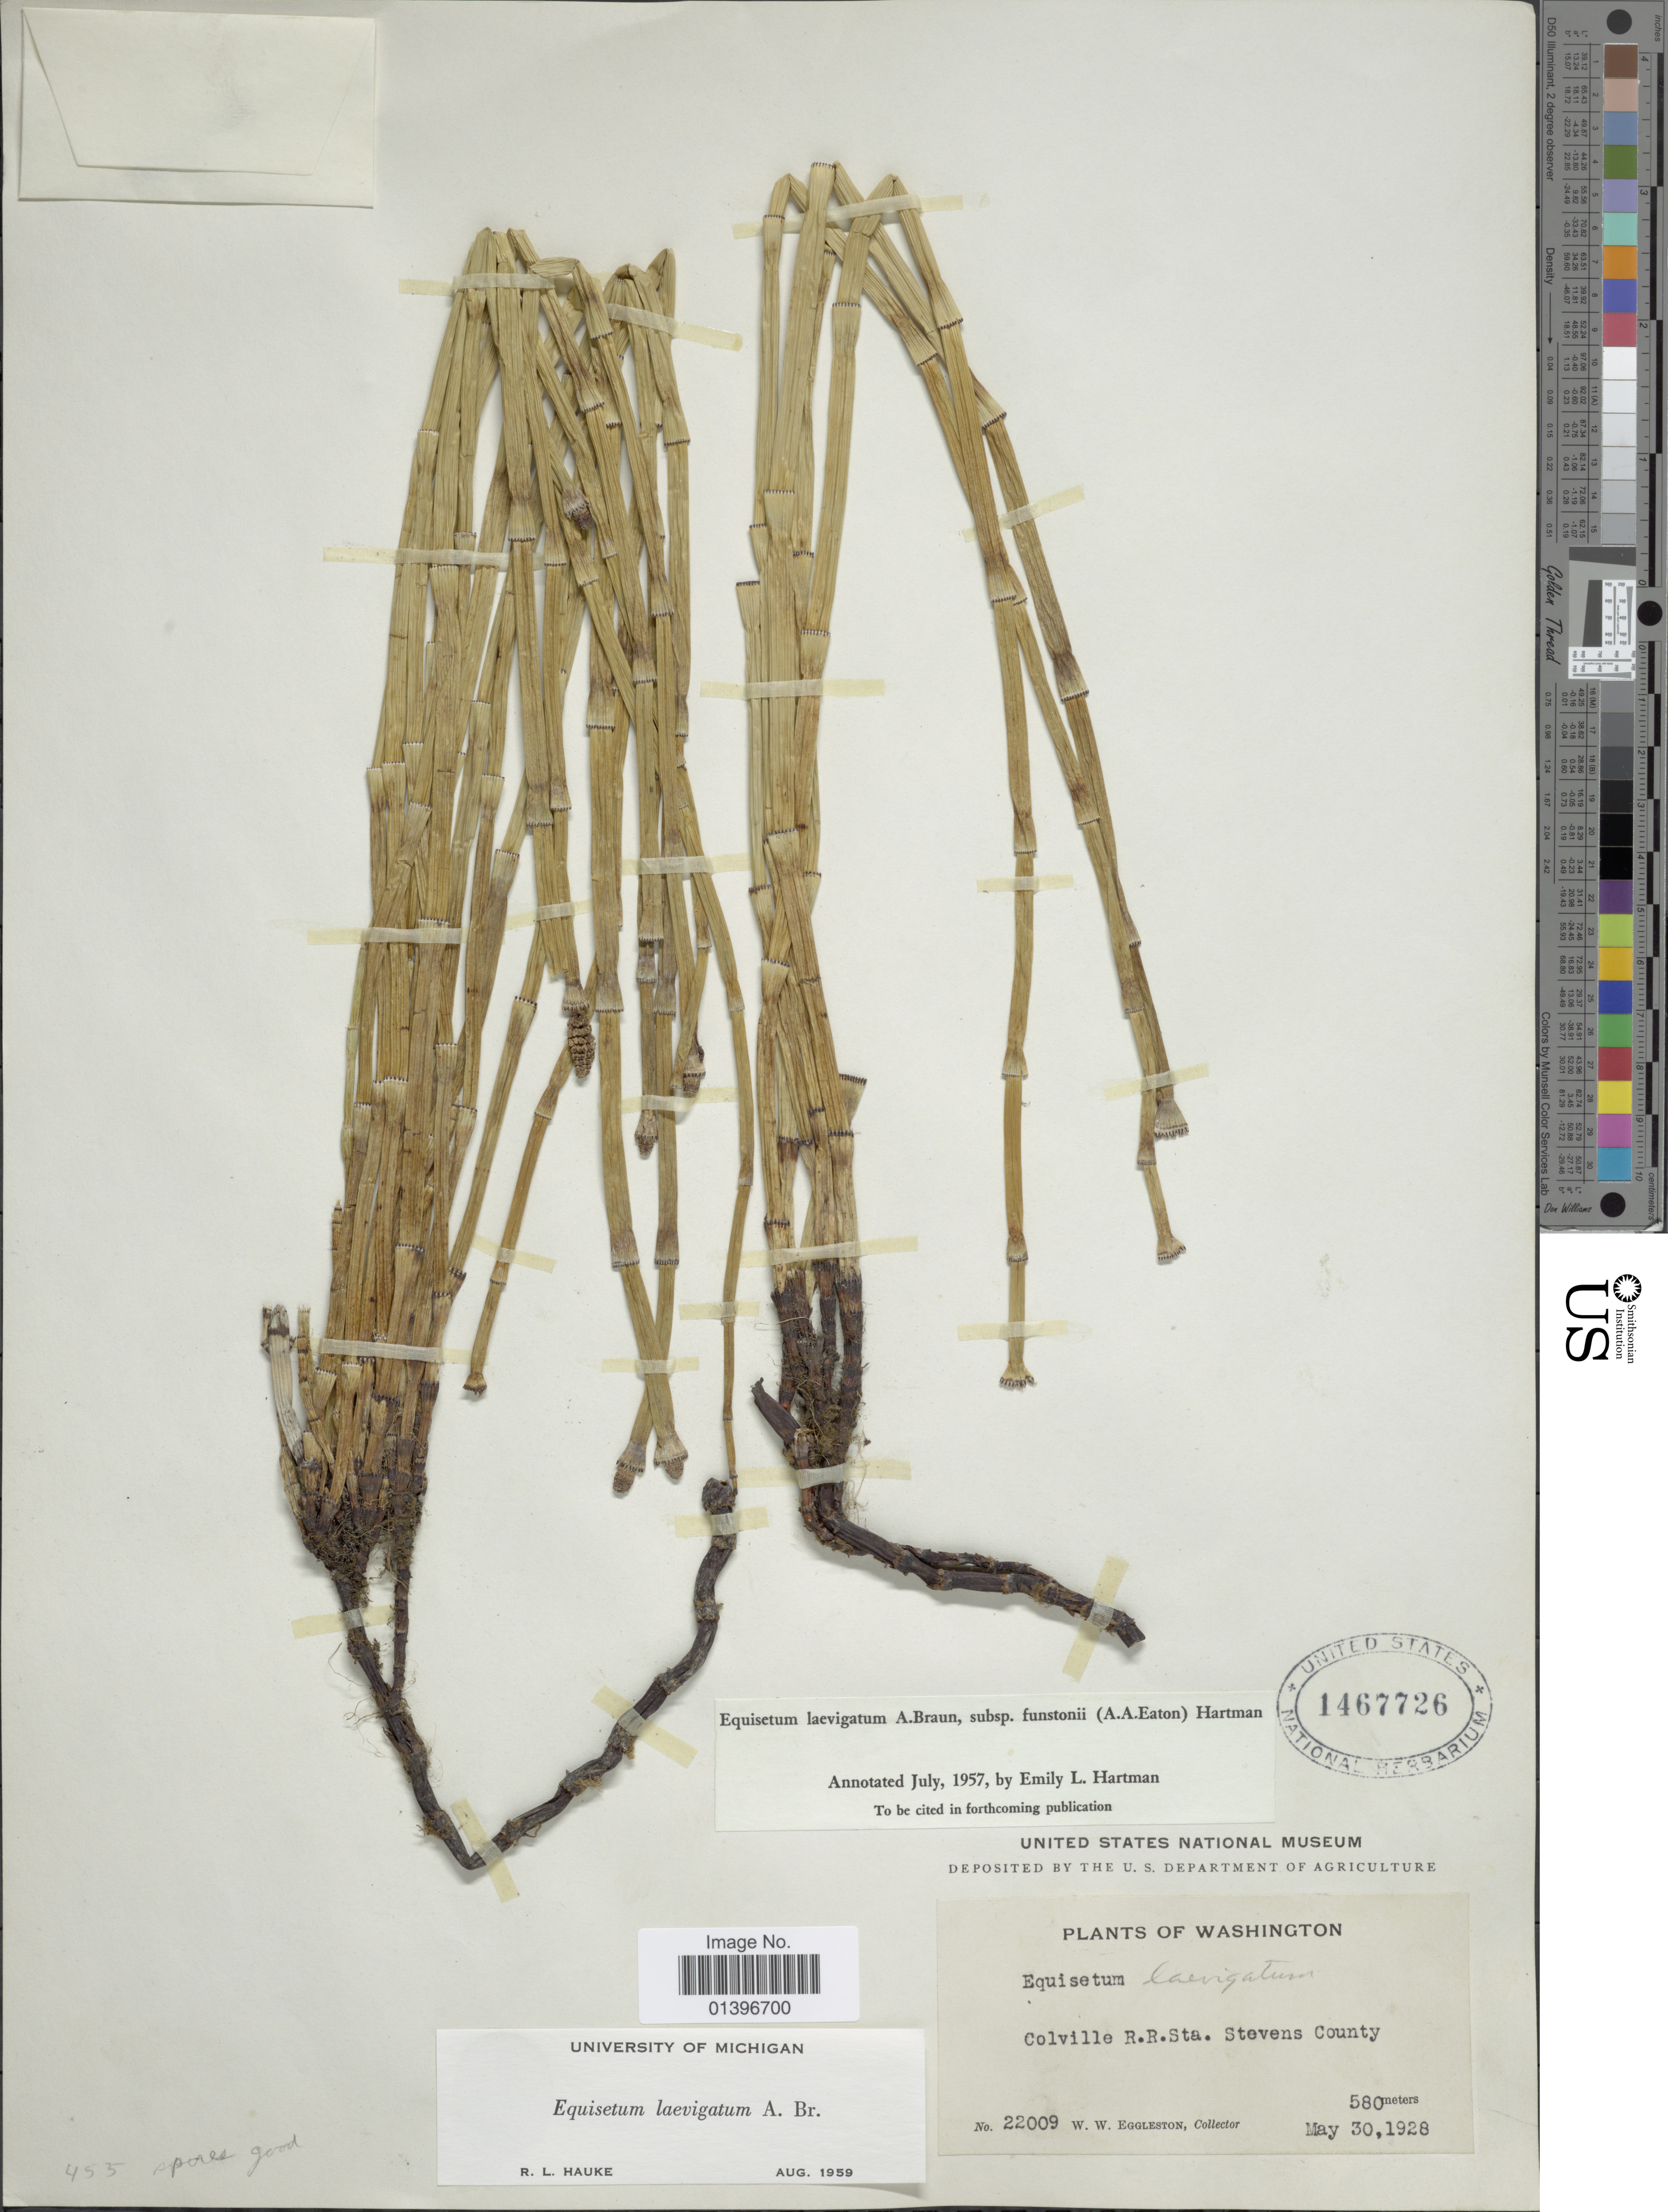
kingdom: Plantae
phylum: Tracheophyta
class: Polypodiopsida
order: Equisetales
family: Equisetaceae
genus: Equisetum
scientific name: Equisetum laevigatum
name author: A. Braun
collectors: W. W. Eggleston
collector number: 22009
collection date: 1928-05-30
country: United States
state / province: Washington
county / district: Stevens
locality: Colville R.R. Sta. Stevens County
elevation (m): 580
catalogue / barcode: US 1467726